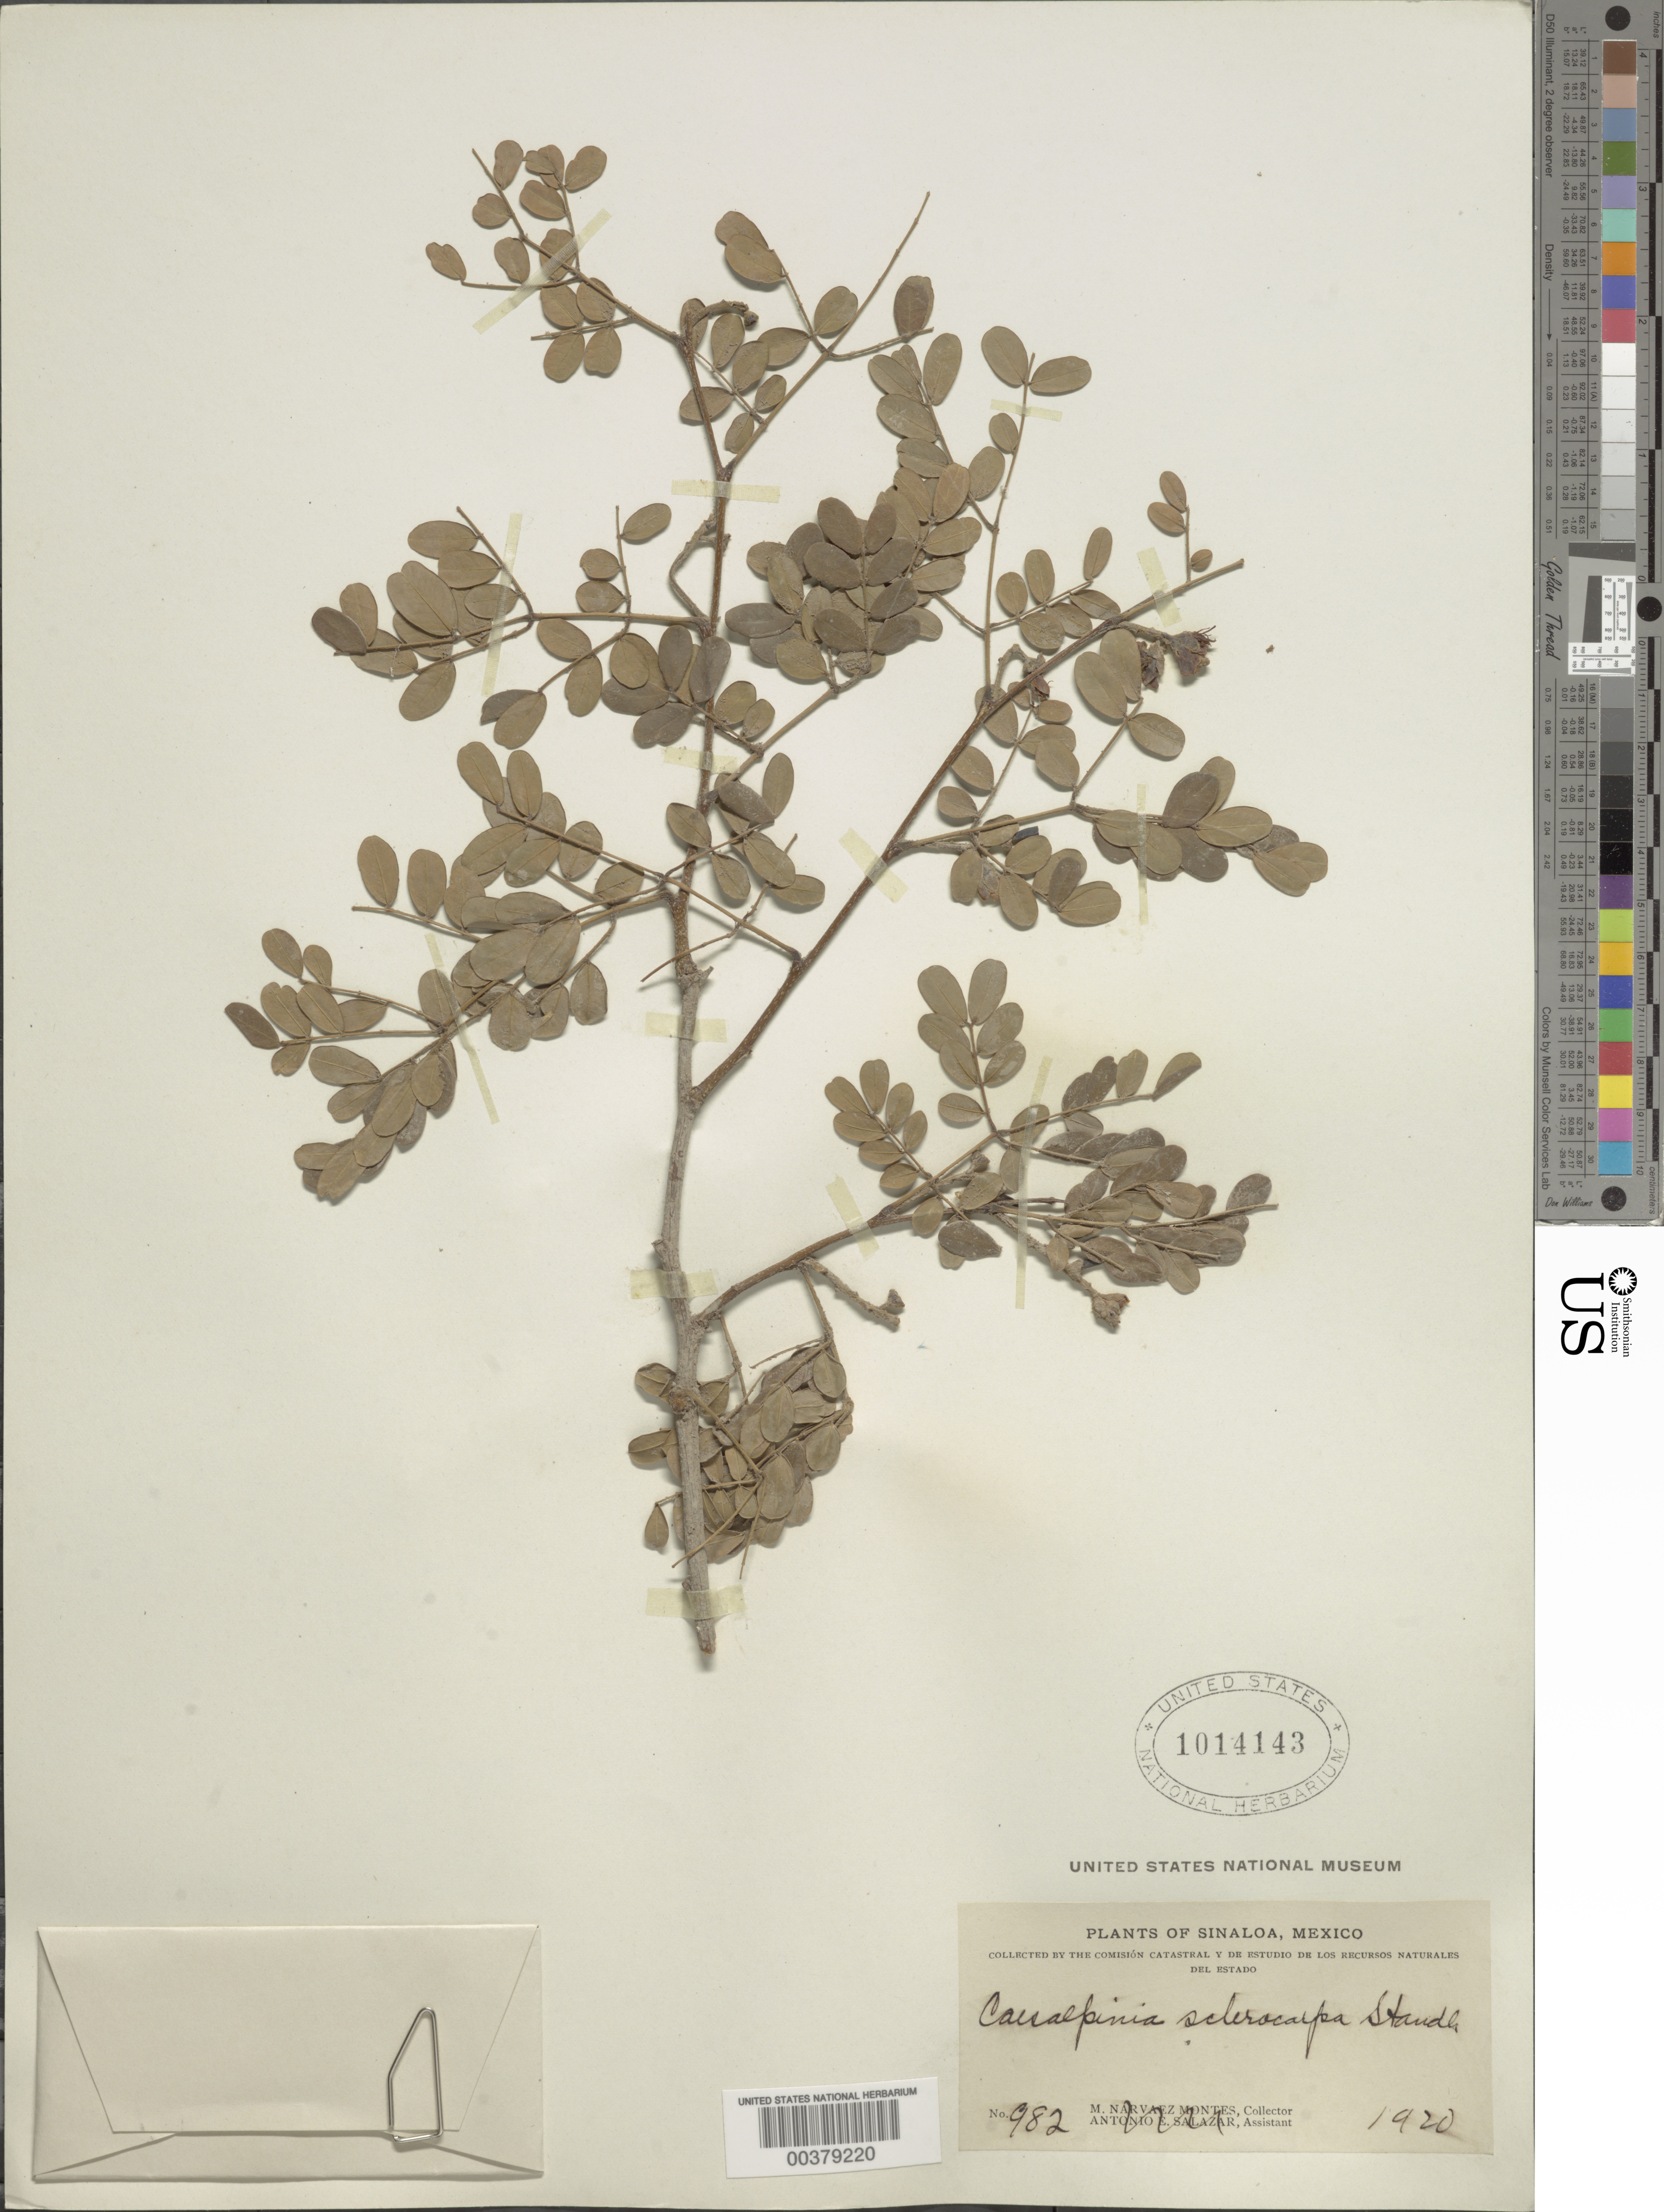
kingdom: Plantae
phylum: Tracheophyta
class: Magnoliopsida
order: Fabales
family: Fabaceae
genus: Libidibia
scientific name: Libidibia sclerocarpa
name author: (Standl.) Britton & Rose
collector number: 982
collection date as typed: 1920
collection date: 1920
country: Mexico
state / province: Sinaloa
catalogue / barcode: US 1014143